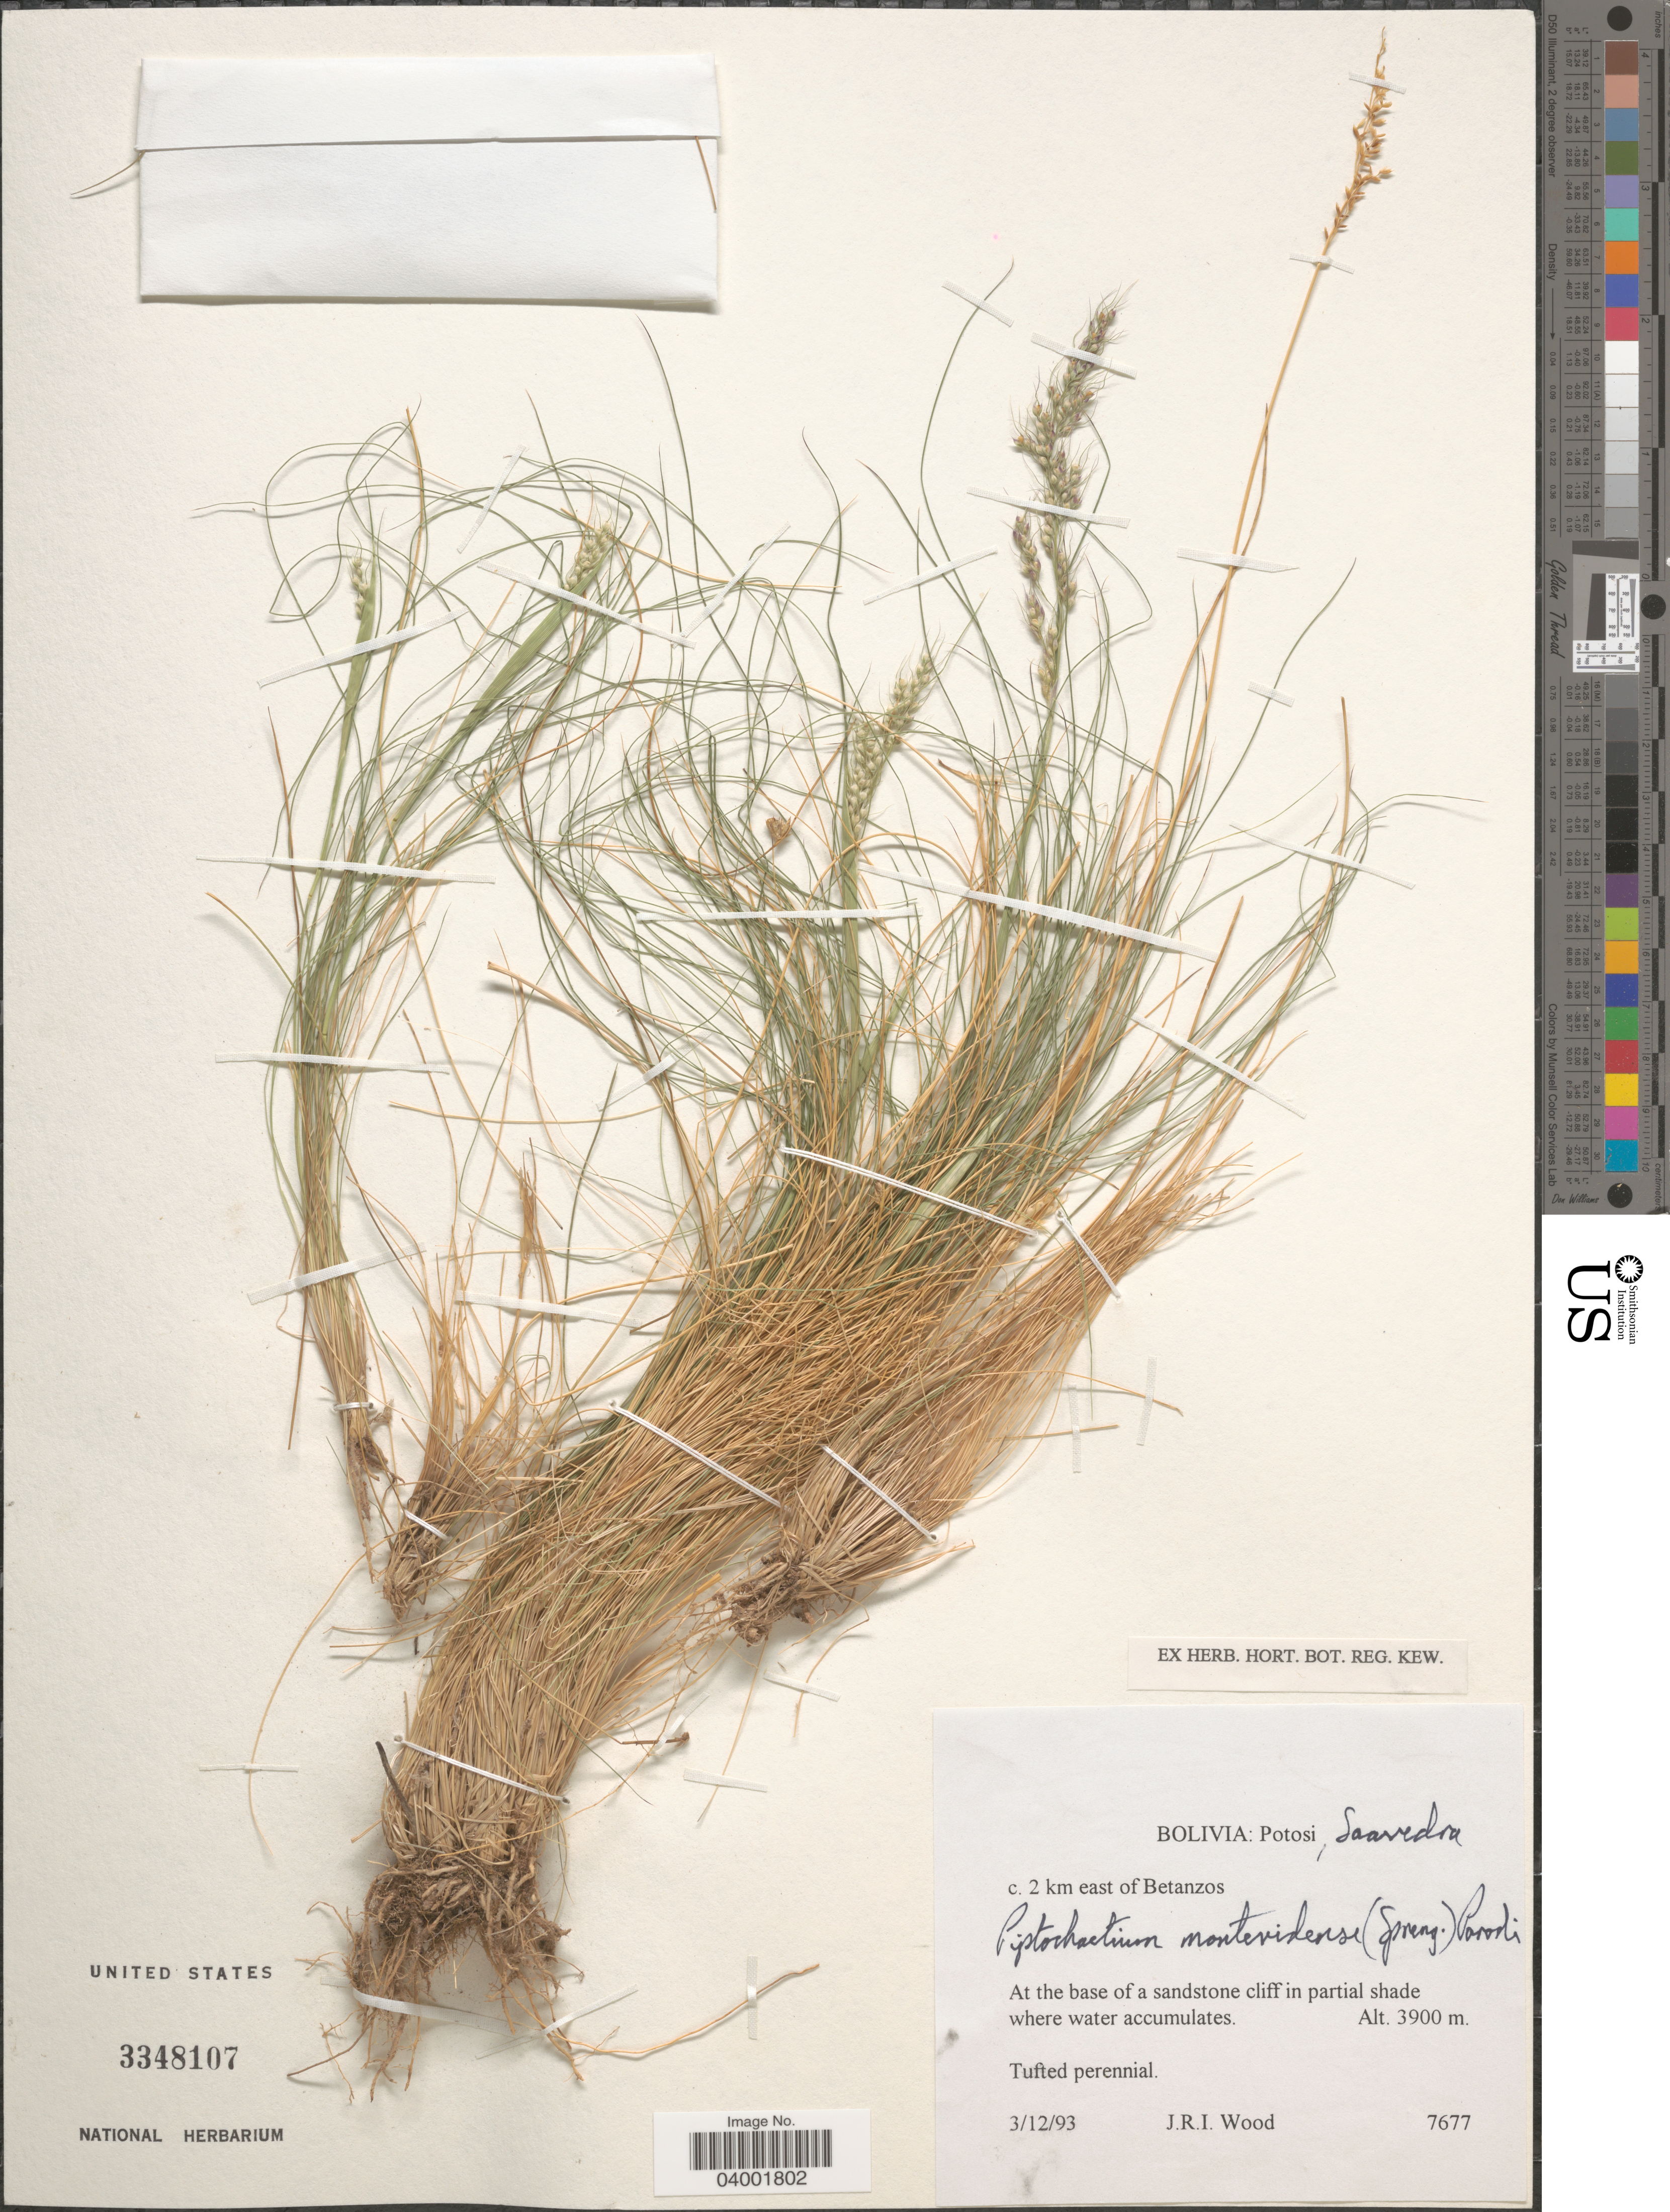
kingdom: Plantae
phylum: Tracheophyta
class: Liliopsida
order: Poales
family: Poaceae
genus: Piptochaetium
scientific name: Piptochaetium montevidense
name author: (Spreng.) Parodi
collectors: J. R. I. Wood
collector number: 7677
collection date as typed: Transcribed d/m/y: 3/12/93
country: Bolivia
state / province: Potosi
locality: Saavedra. C. 2 km east of Betanzos.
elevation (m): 3900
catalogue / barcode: US 3348107